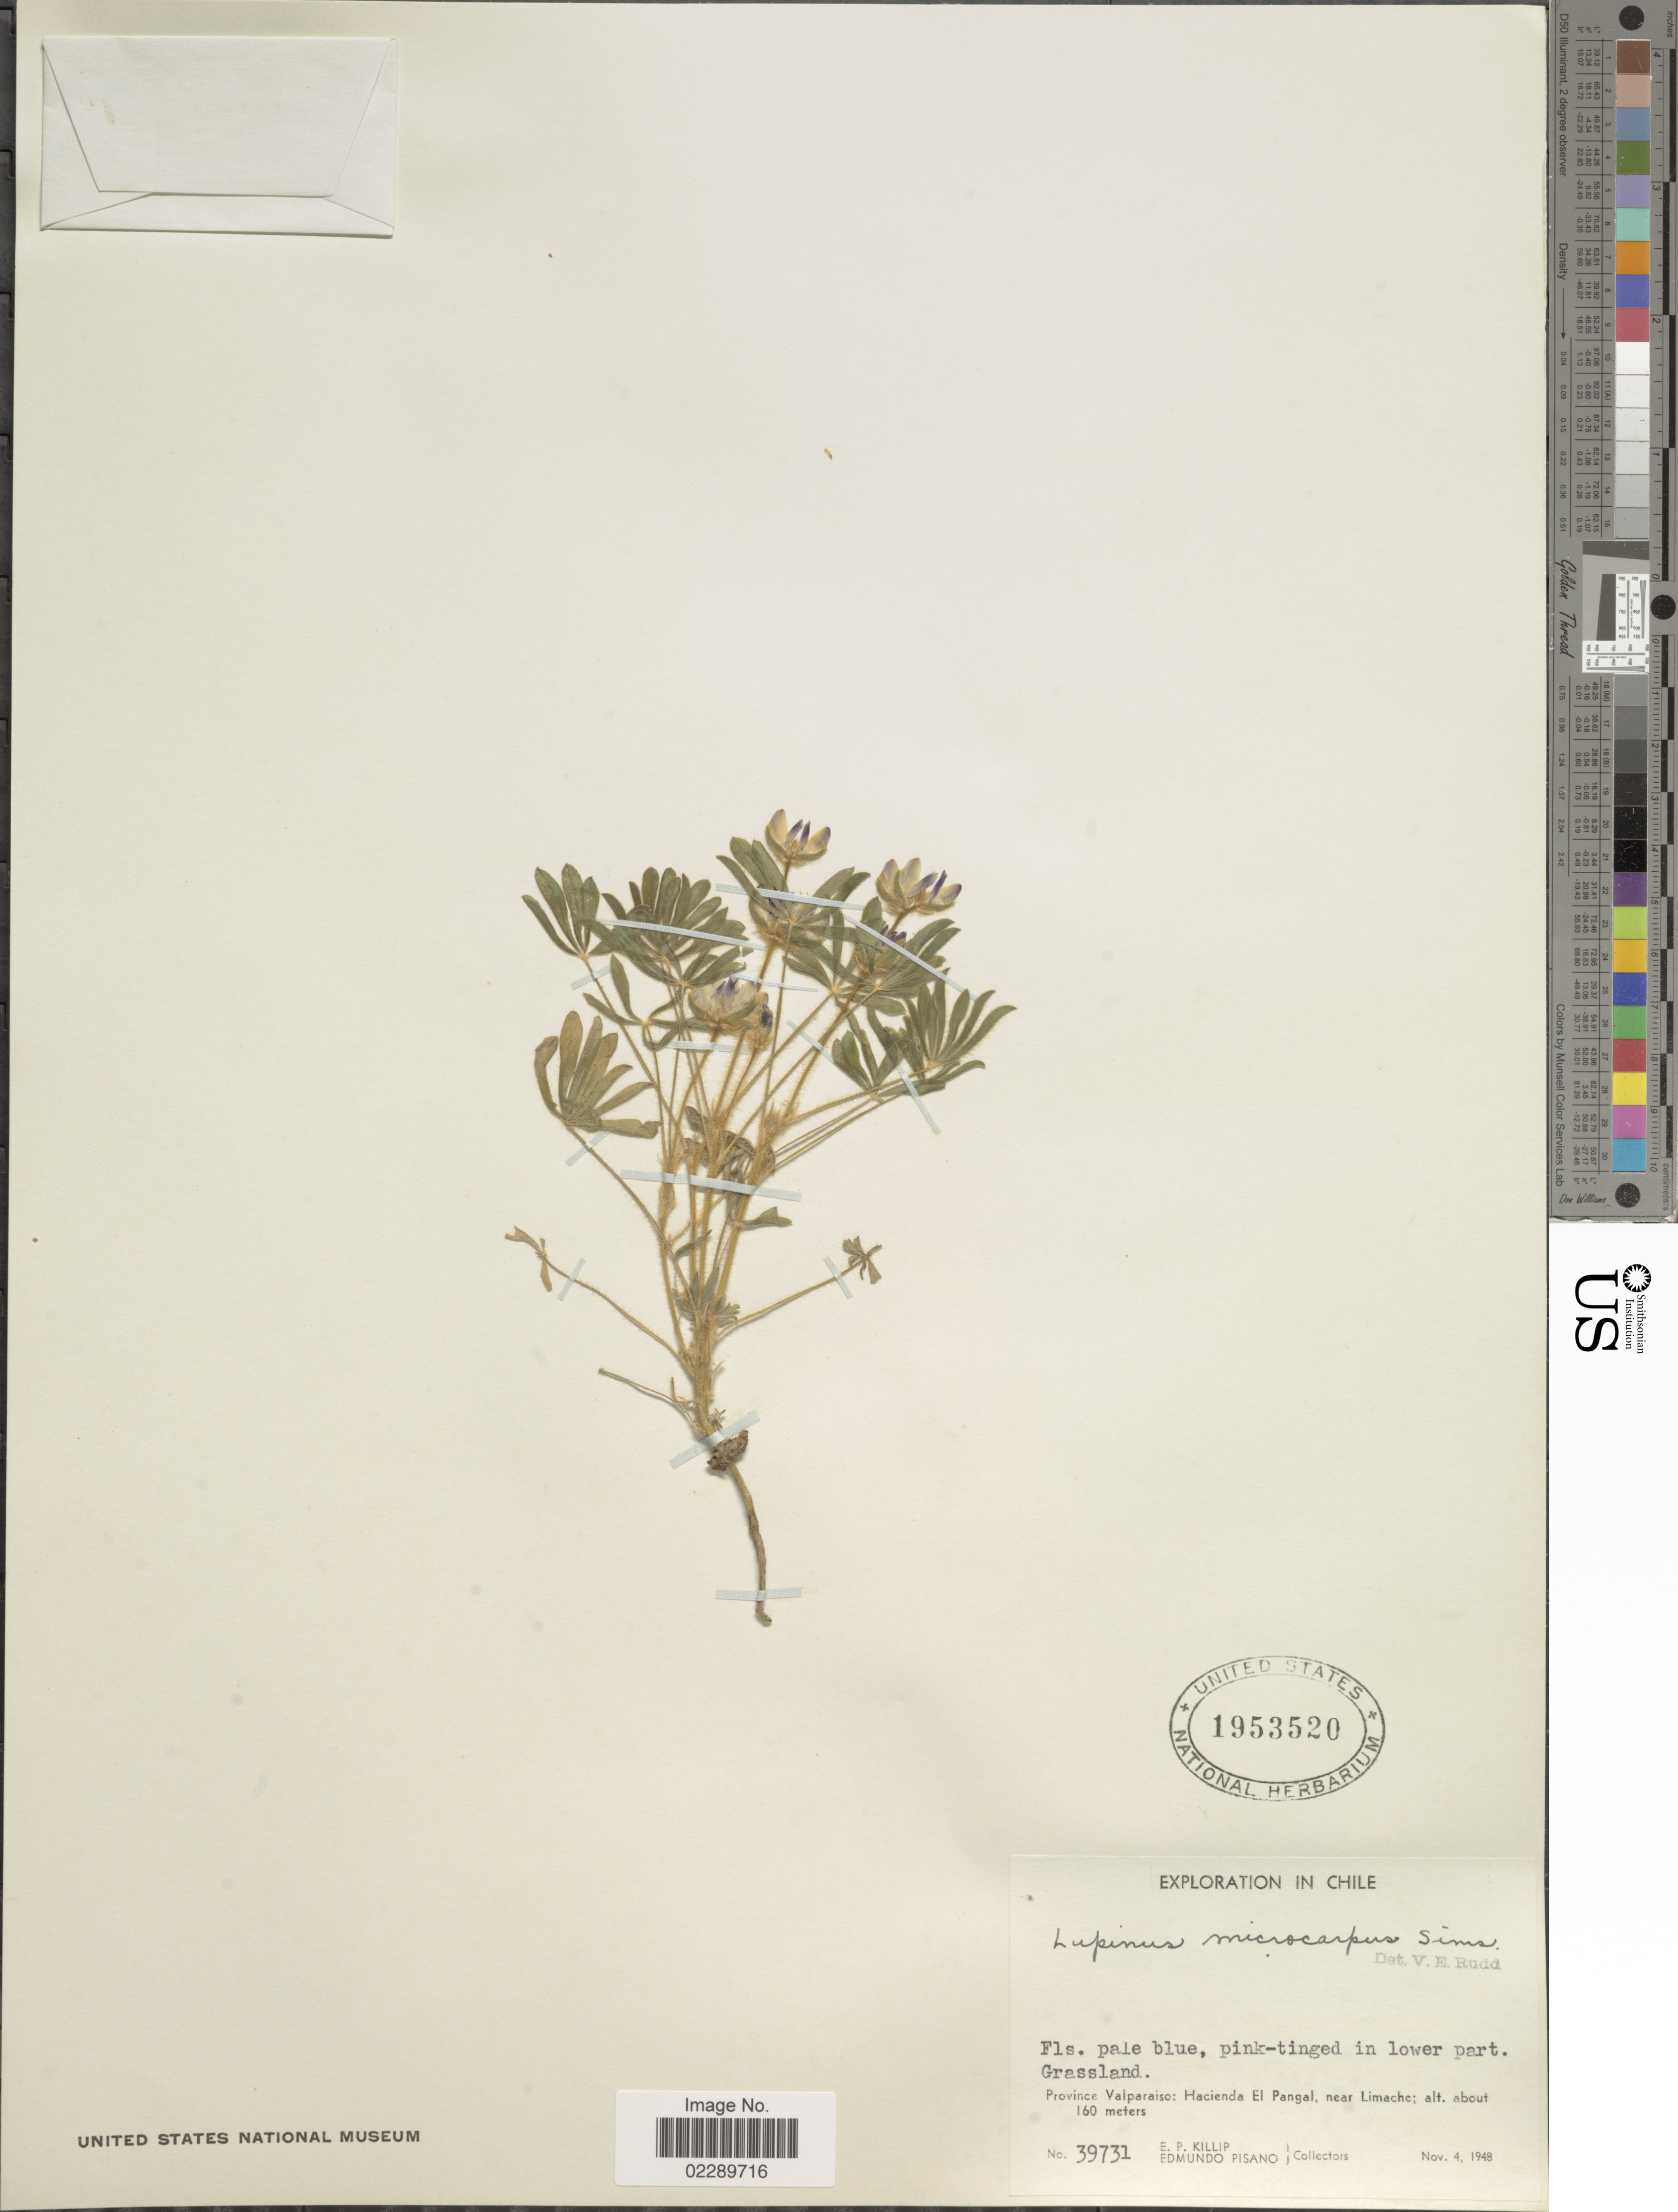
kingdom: Plantae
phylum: Tracheophyta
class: Magnoliopsida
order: Fabales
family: Fabaceae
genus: Lupinus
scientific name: Lupinus microcarpus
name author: Sims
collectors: E. P. Killip & E. Pisano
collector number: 39731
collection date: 1948-11-04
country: Chile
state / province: Valparaíso (V)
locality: Province Valparaiso: Hacienda El Pangal, near Limache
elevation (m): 160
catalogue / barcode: US 1953520